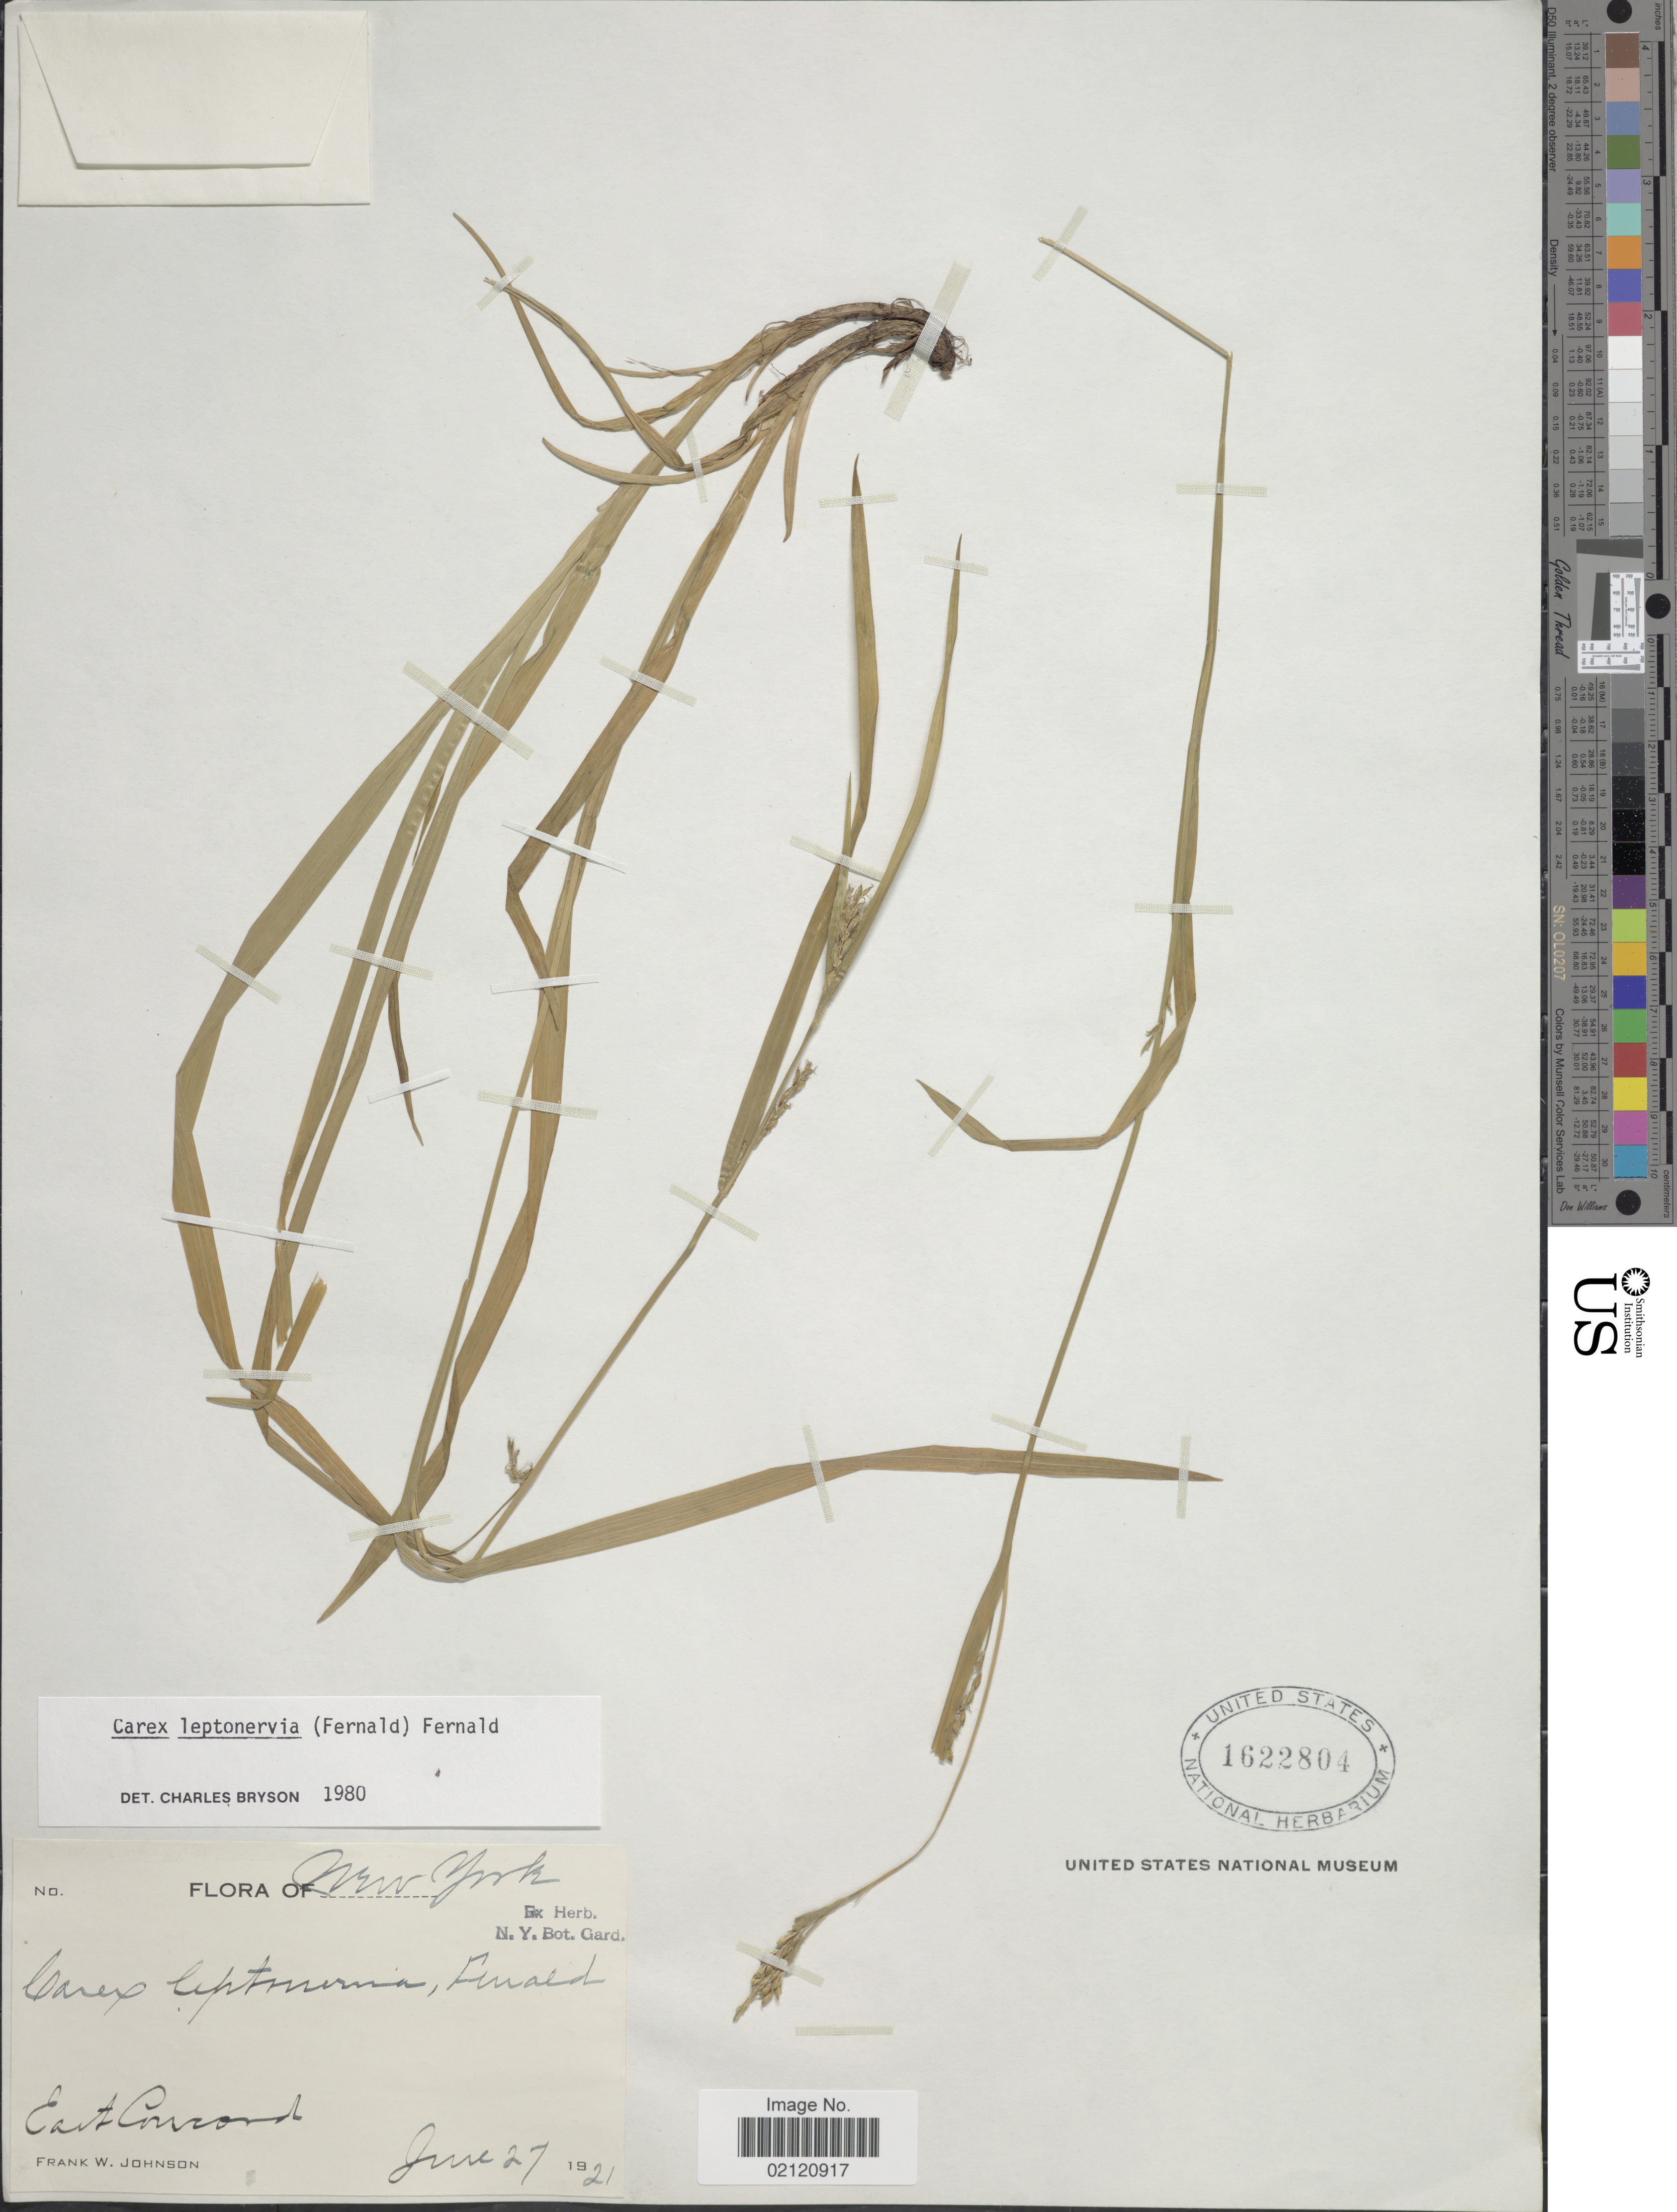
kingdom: Plantae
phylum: Tracheophyta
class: Liliopsida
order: Poales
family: Cyperaceae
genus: Carex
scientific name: Carex leptonervia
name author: (Fernald) Fernald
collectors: F. W. Johnson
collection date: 1921-06-27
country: United States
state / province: New York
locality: East Concord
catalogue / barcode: US 1622804